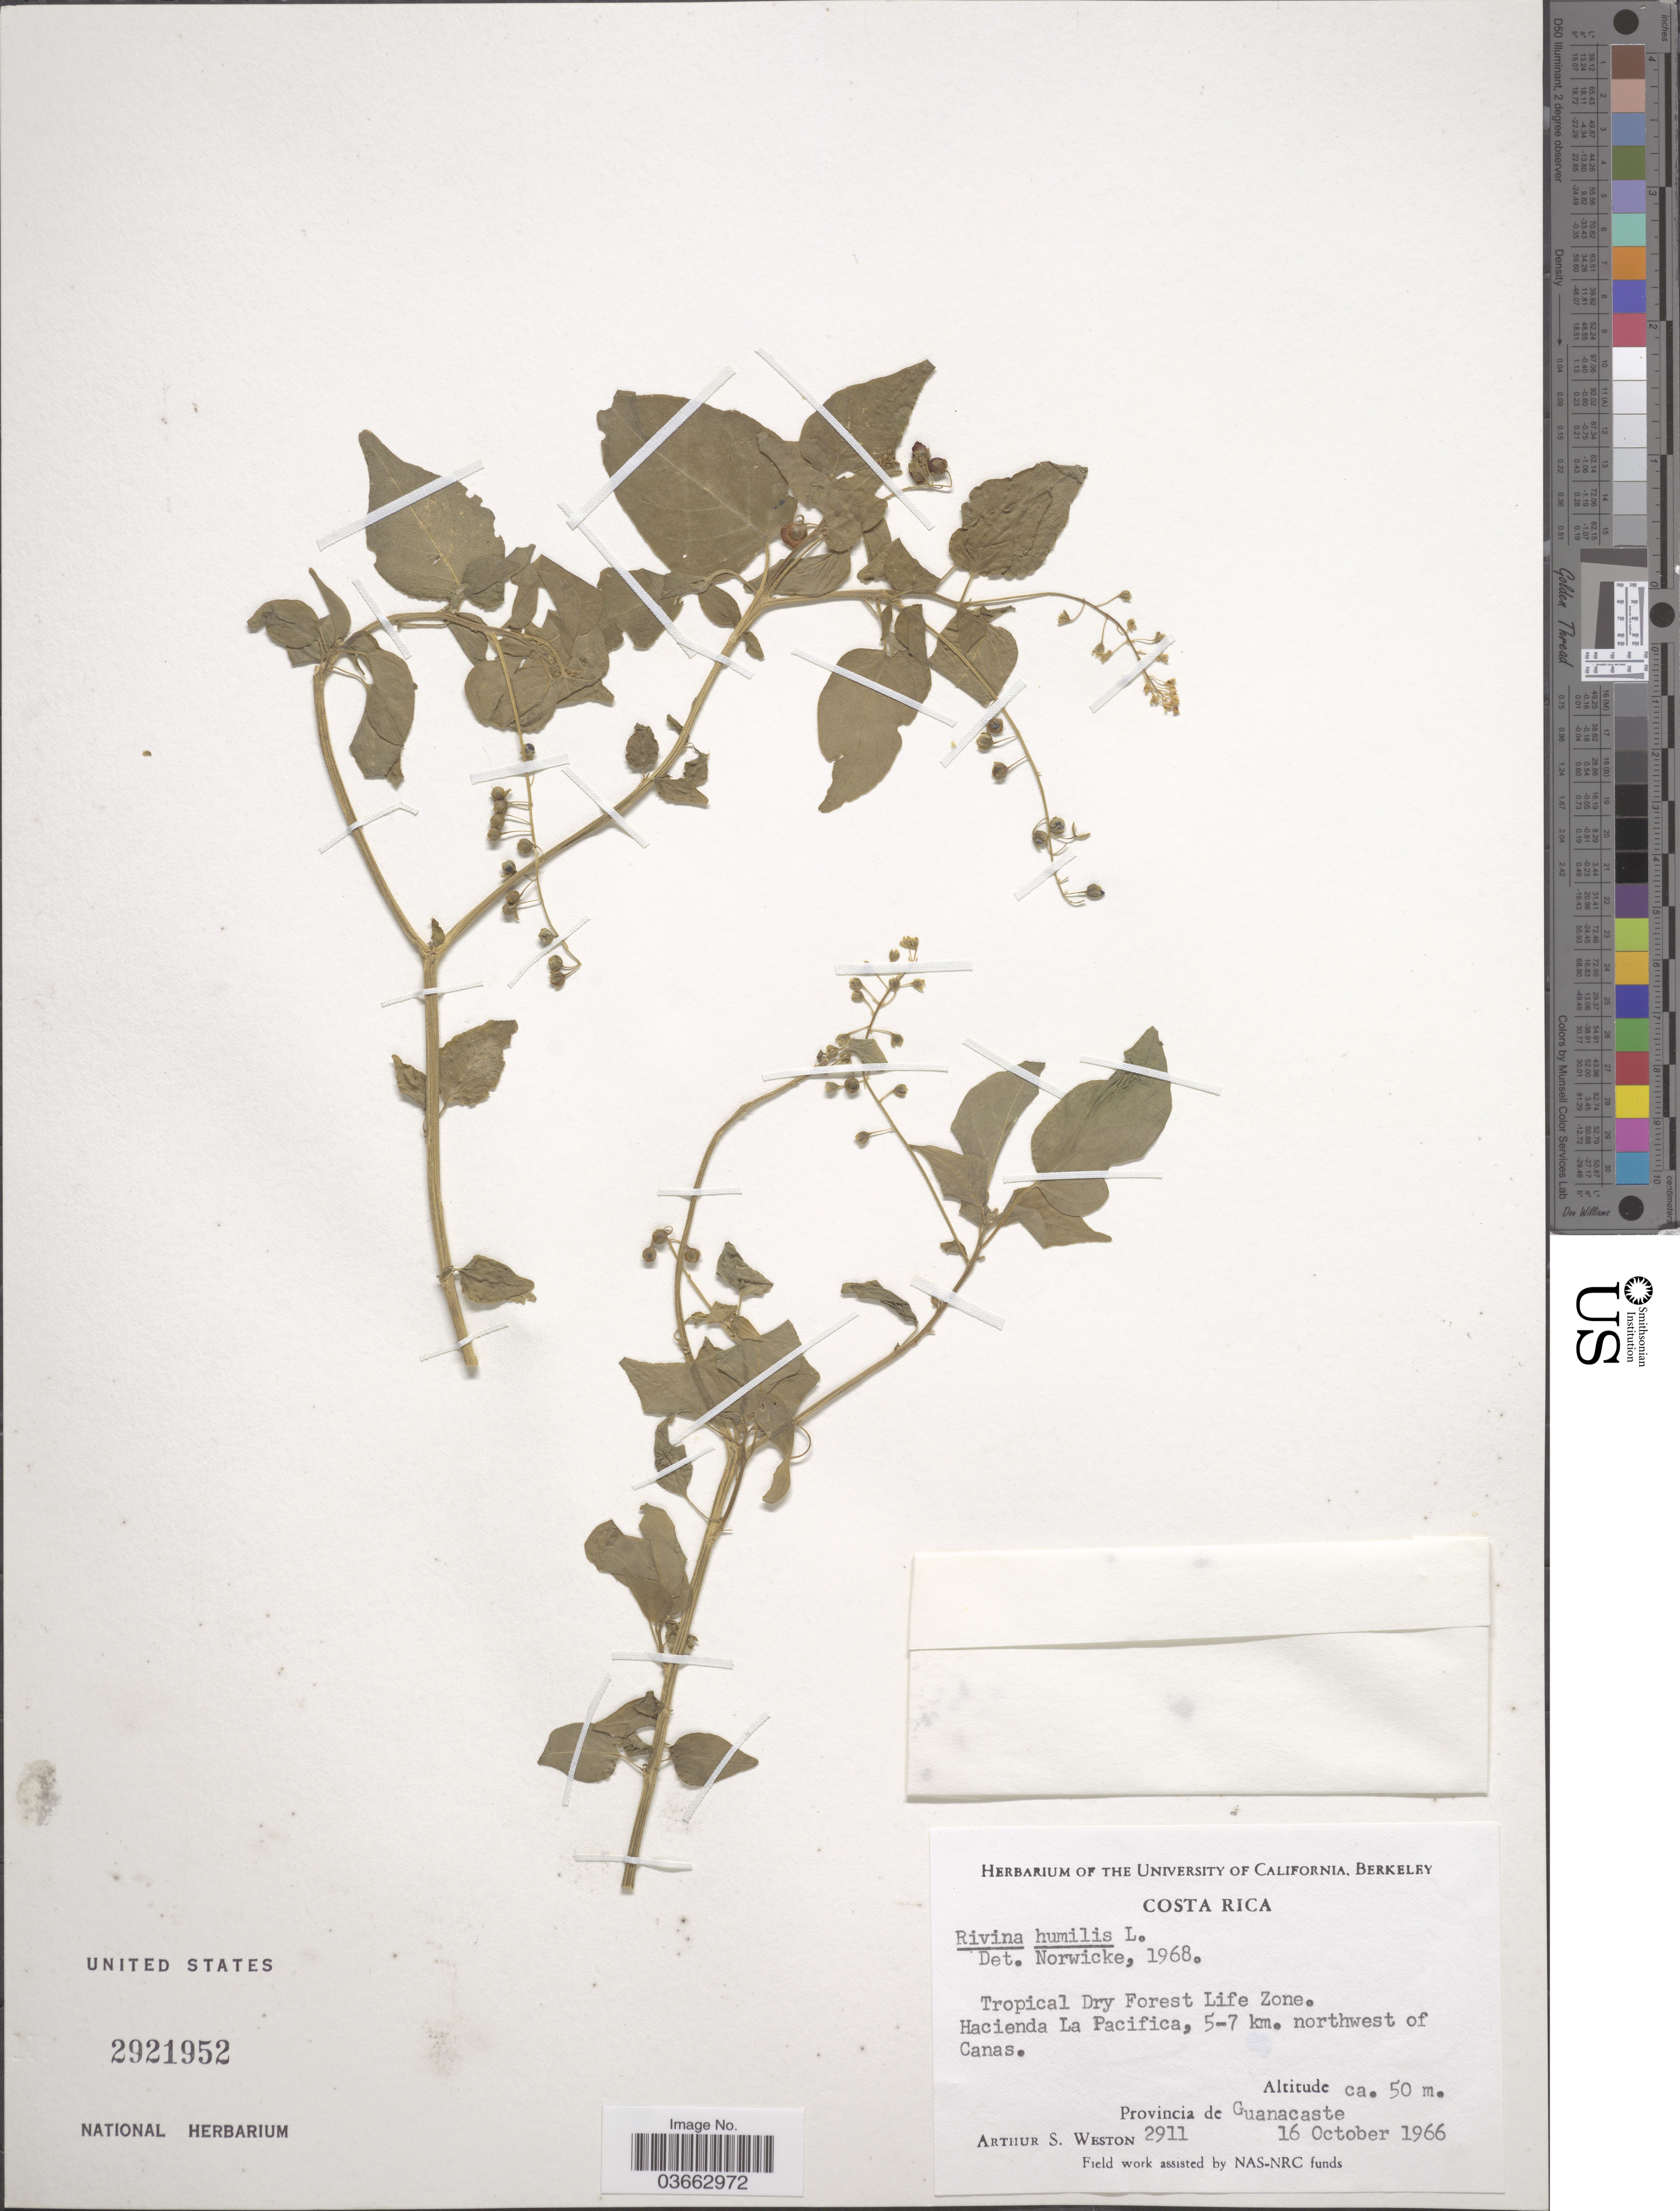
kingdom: Plantae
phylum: Tracheophyta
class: Magnoliopsida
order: Caryophyllales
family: Phytolaccaceae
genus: Rivina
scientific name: Rivina humilis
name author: L.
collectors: A. Weston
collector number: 2911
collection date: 1966-10-16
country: Costa Rica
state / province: Guanacaste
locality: Hacienda La Pacifica, 5-7 km. northwest of Canas.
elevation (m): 50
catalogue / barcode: US 2921952